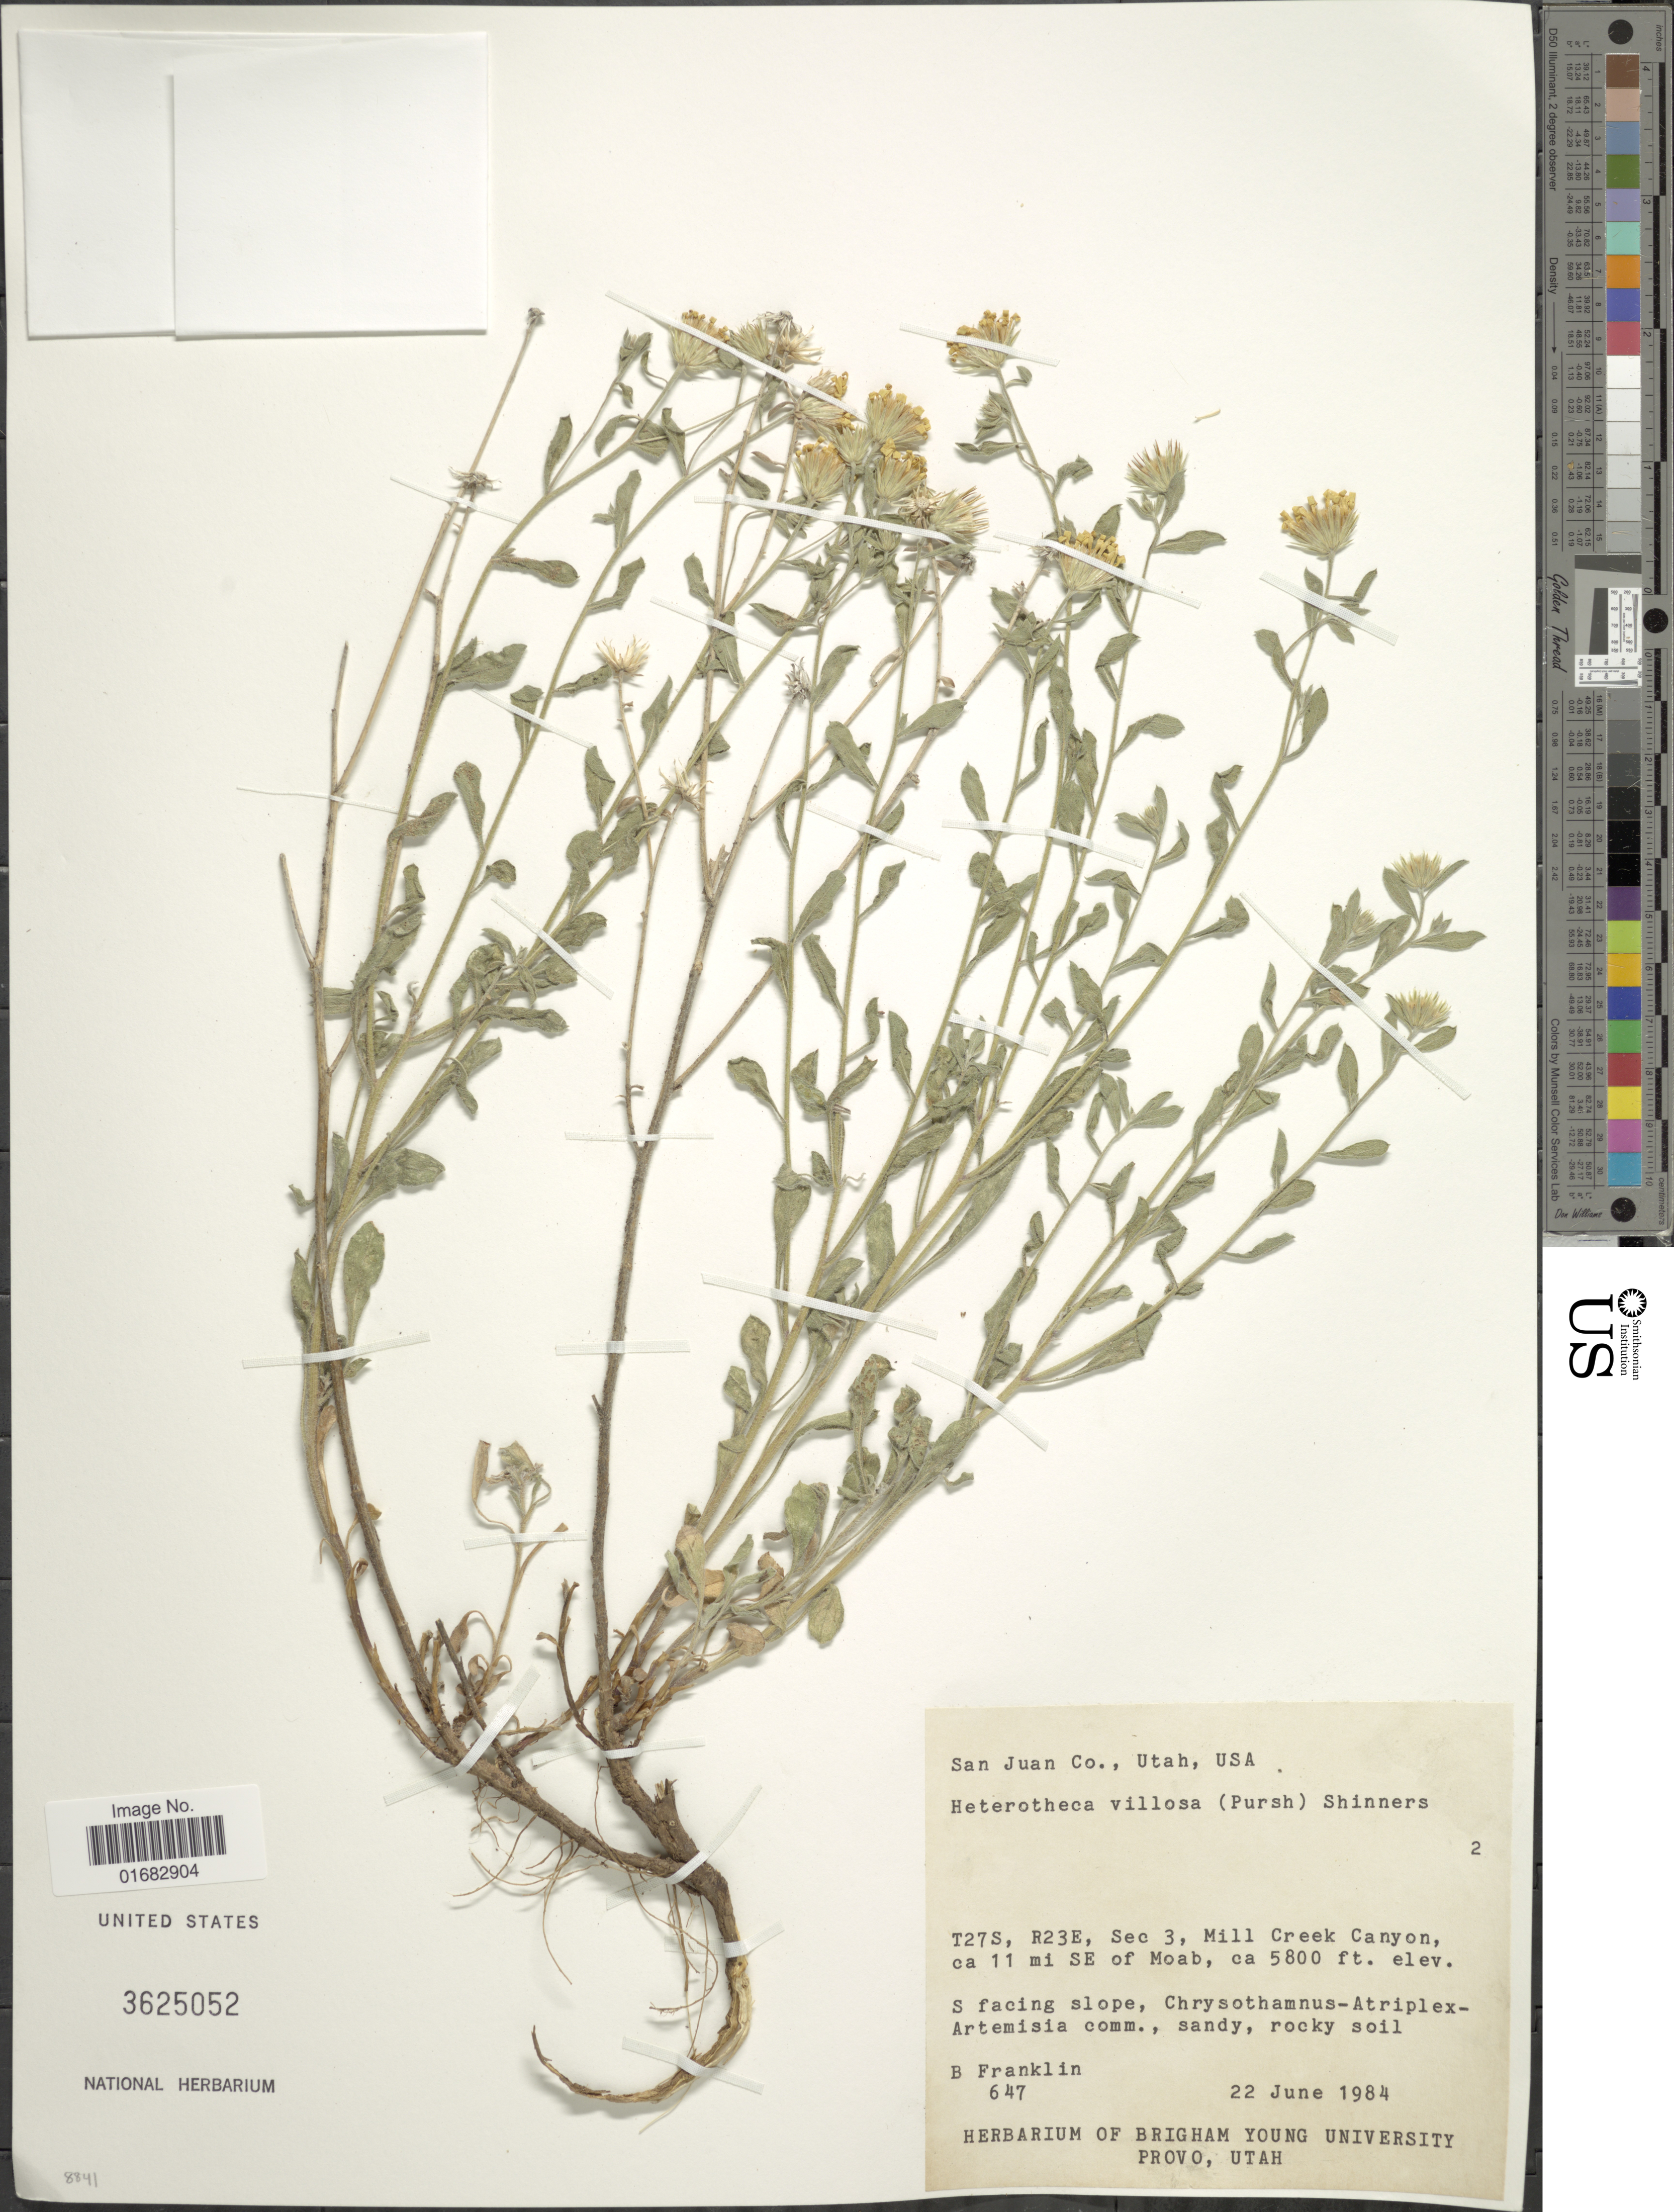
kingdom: Plantae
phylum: Tracheophyta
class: Magnoliopsida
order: Asterales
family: Asteraceae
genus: Heterotheca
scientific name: Heterotheca villosa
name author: (Pursh) Shinners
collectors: B. Franklin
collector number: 647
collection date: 1984-06-22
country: United States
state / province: Utah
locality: San Juan Co., T27S, R23E, Sec 3, Mill Creek Canyon, ca 11 mi SE of Moab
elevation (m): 1768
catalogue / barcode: US 3625052